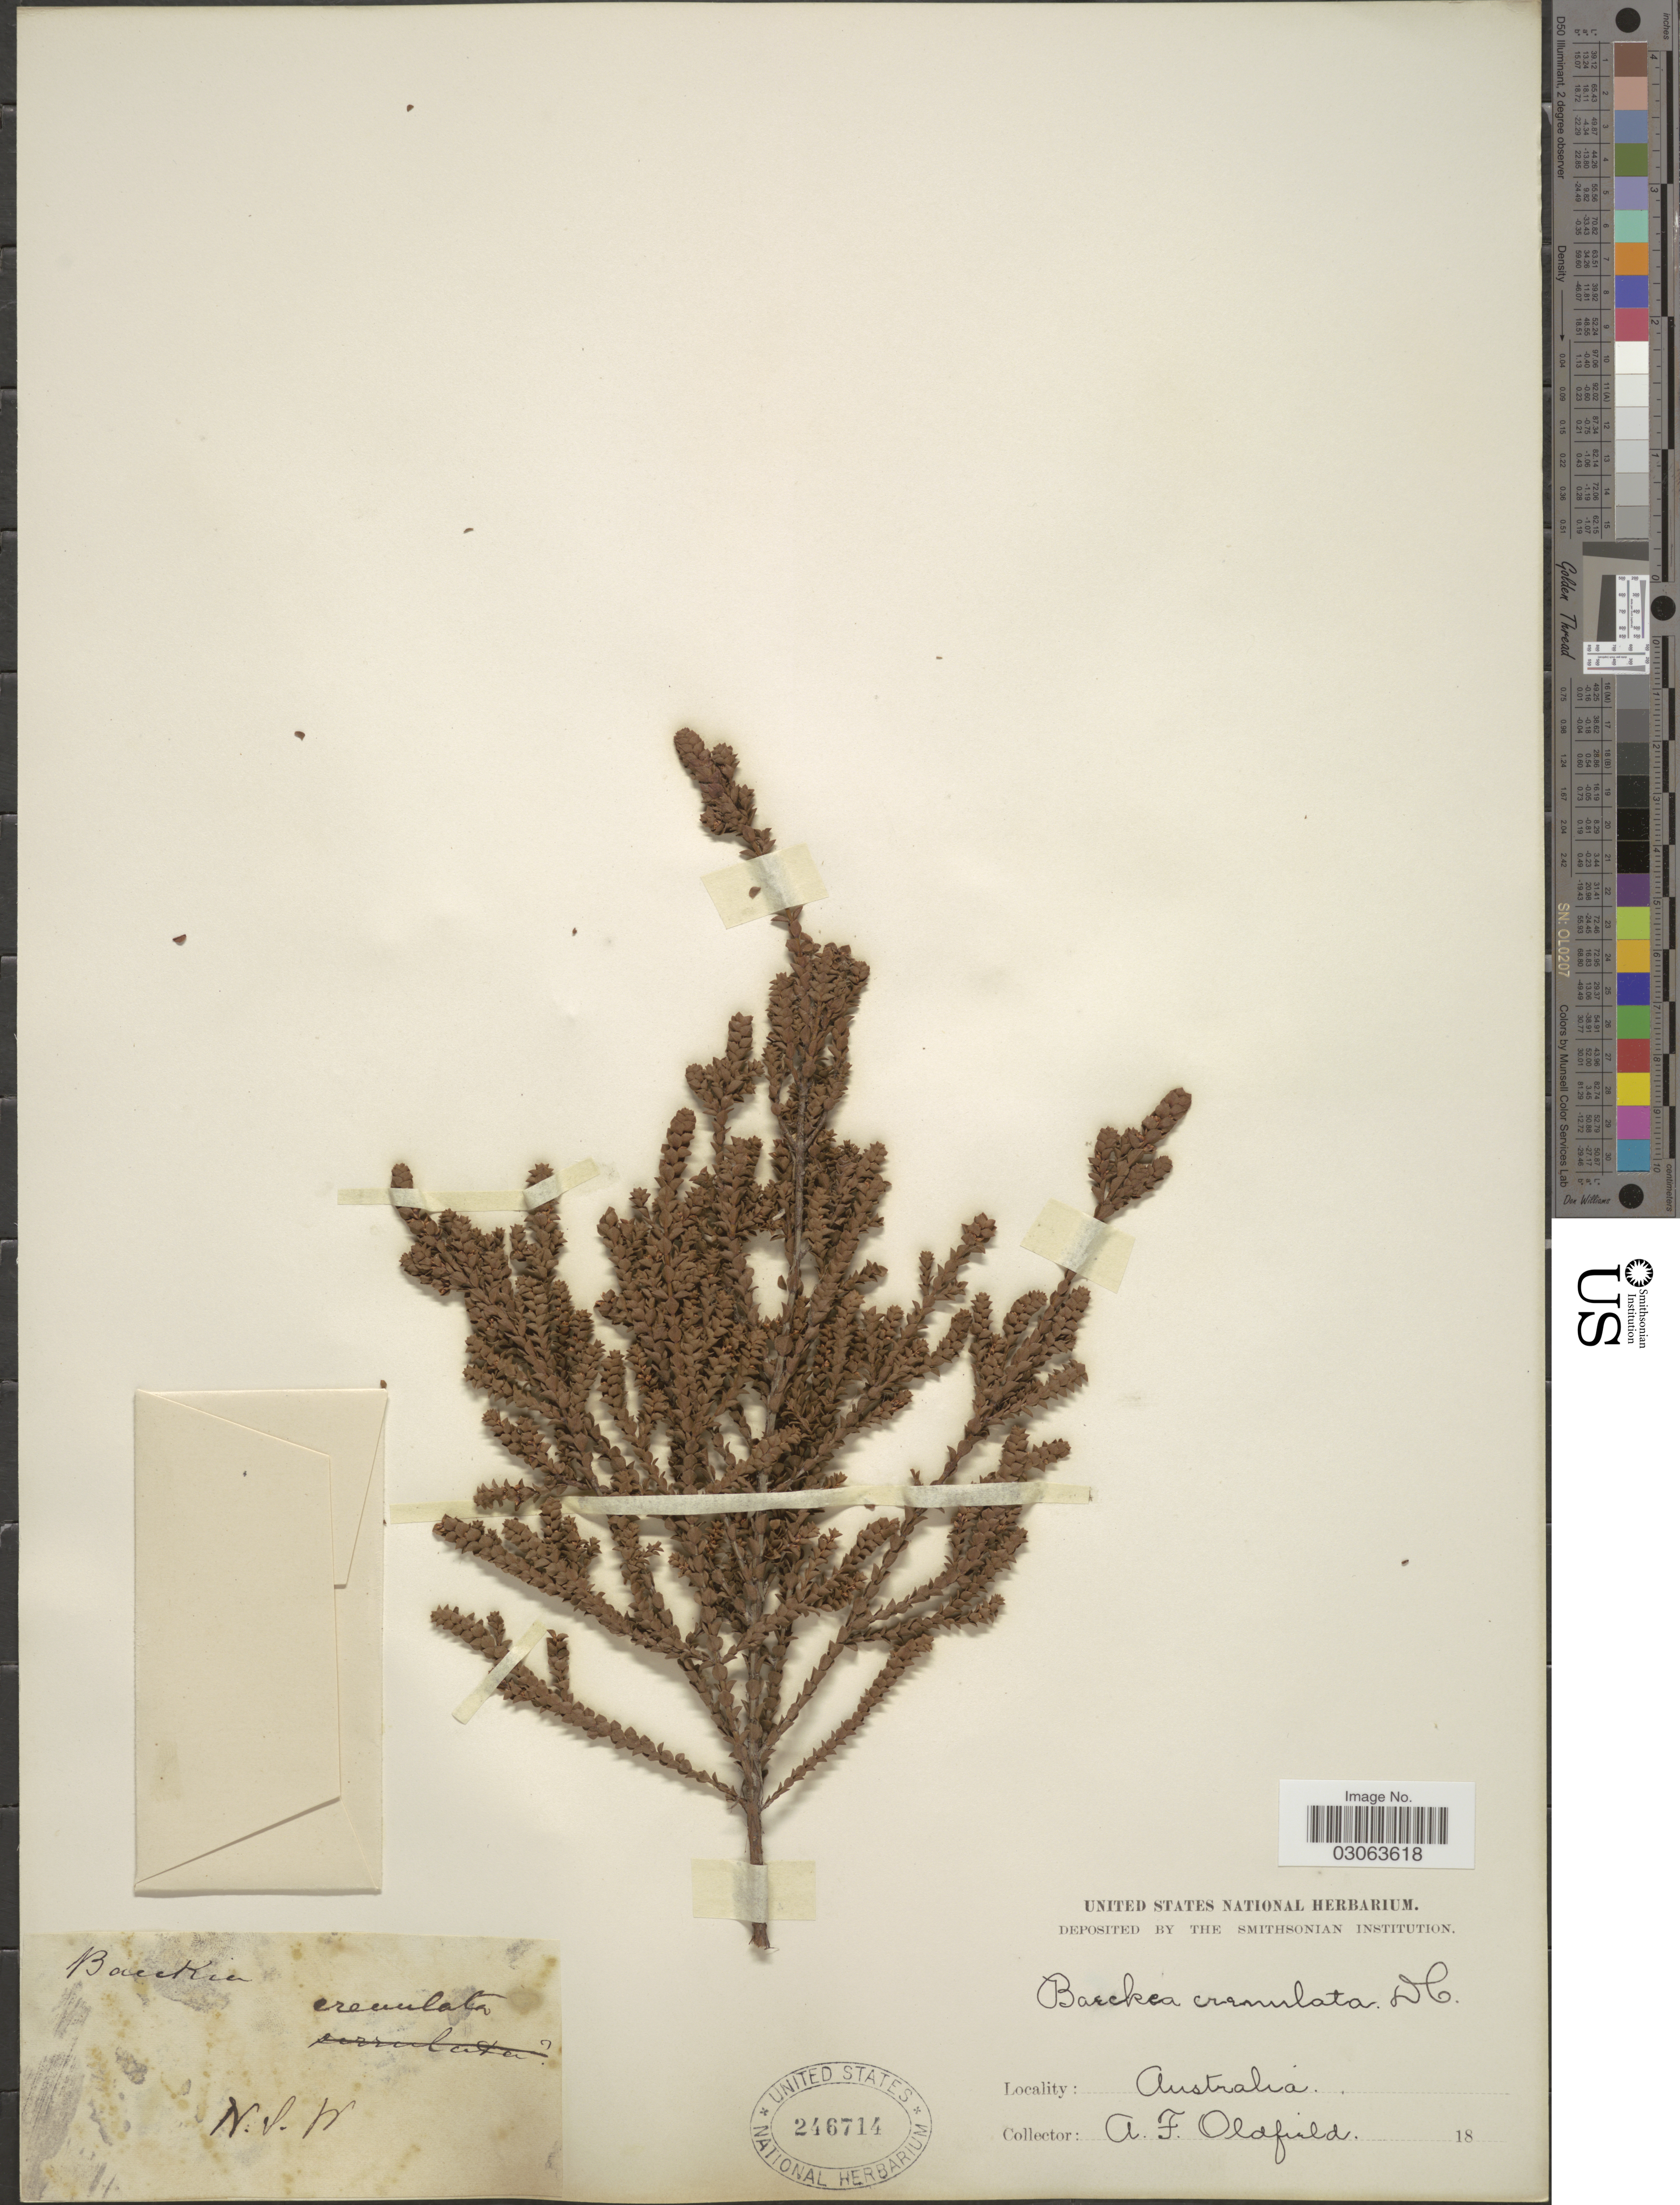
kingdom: Plantae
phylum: Tracheophyta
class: Magnoliopsida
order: Myrtales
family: Myrtaceae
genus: Baeckea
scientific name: Baeckea imbricata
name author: (Gaertn.) Druce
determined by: Strong, Mark T., (BOT), Smithsonian Institution - National Museum of Natural History (UNITED STATES)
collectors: A. Oldfield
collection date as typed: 18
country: Australia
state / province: New South Wales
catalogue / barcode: US 246714